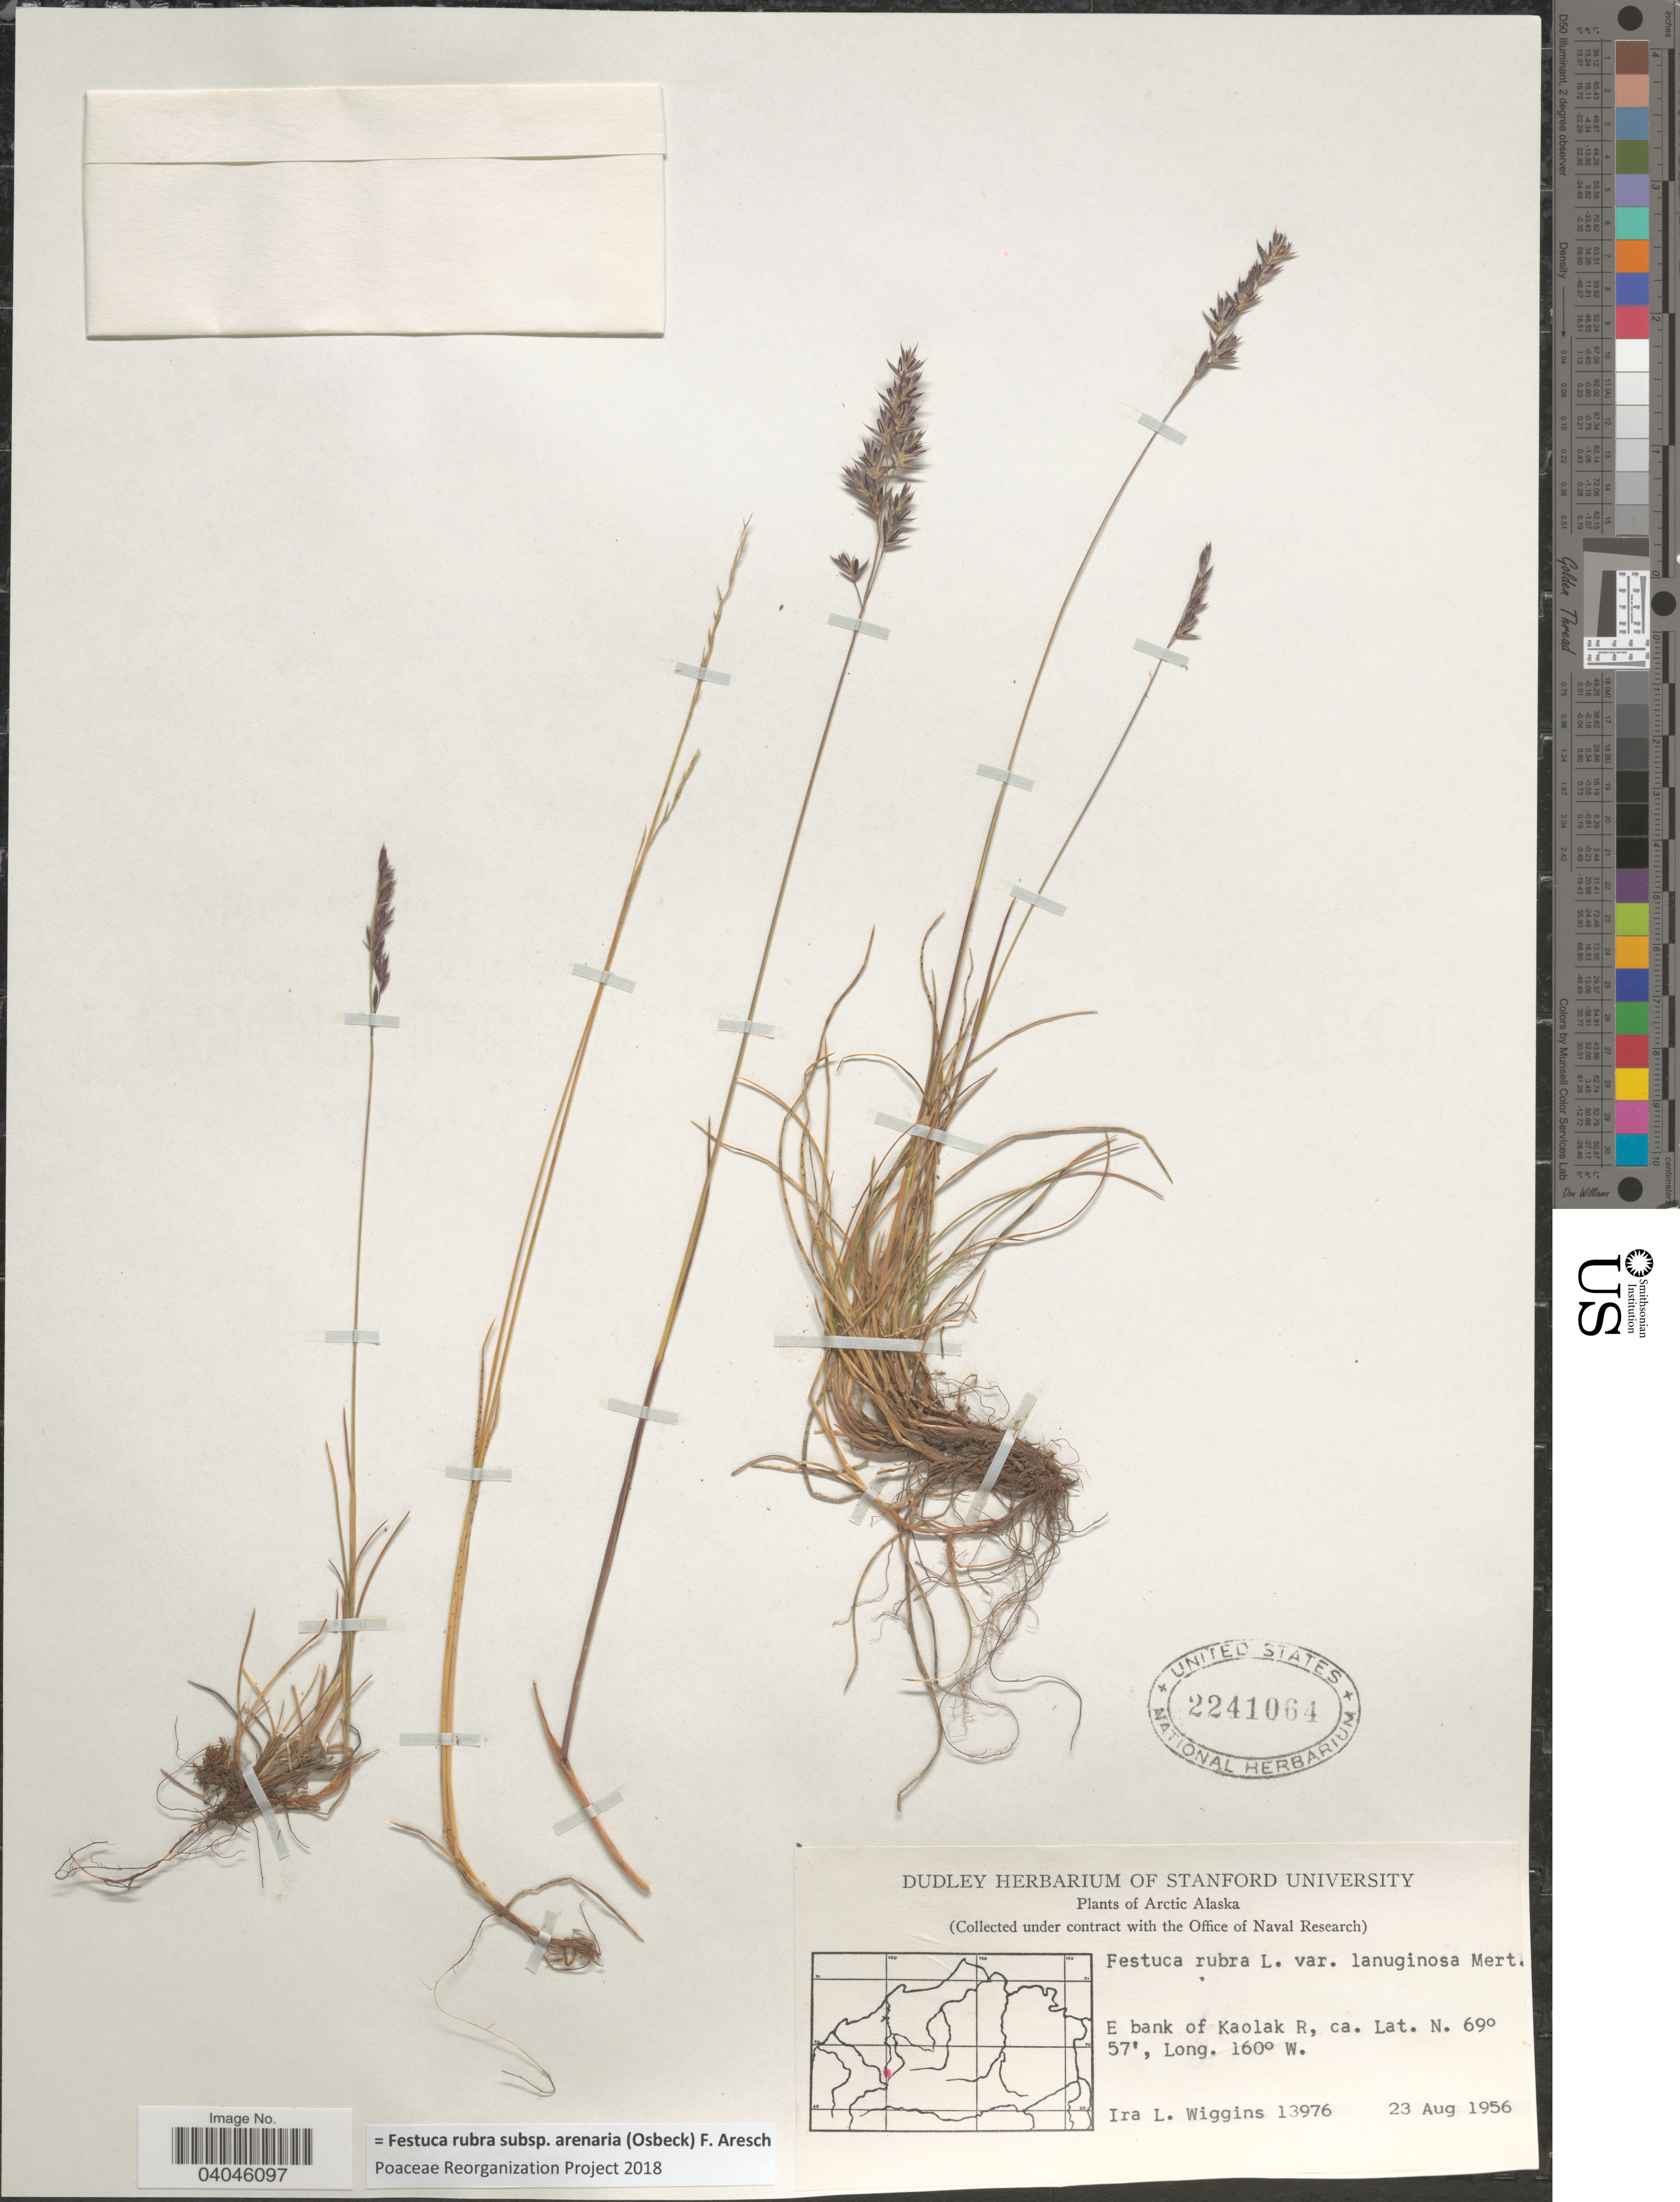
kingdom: Plantae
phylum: Tracheophyta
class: Liliopsida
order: Poales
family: Poaceae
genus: Festuca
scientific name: Festuca rubra subsp. arenaria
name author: (Osbeck) F. Aresch.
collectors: I. L. Wiggins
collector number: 13976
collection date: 1956-08-23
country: United States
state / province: Alaska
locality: Arctic Alaska. E bank of Kaolak R.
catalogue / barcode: US 2241064